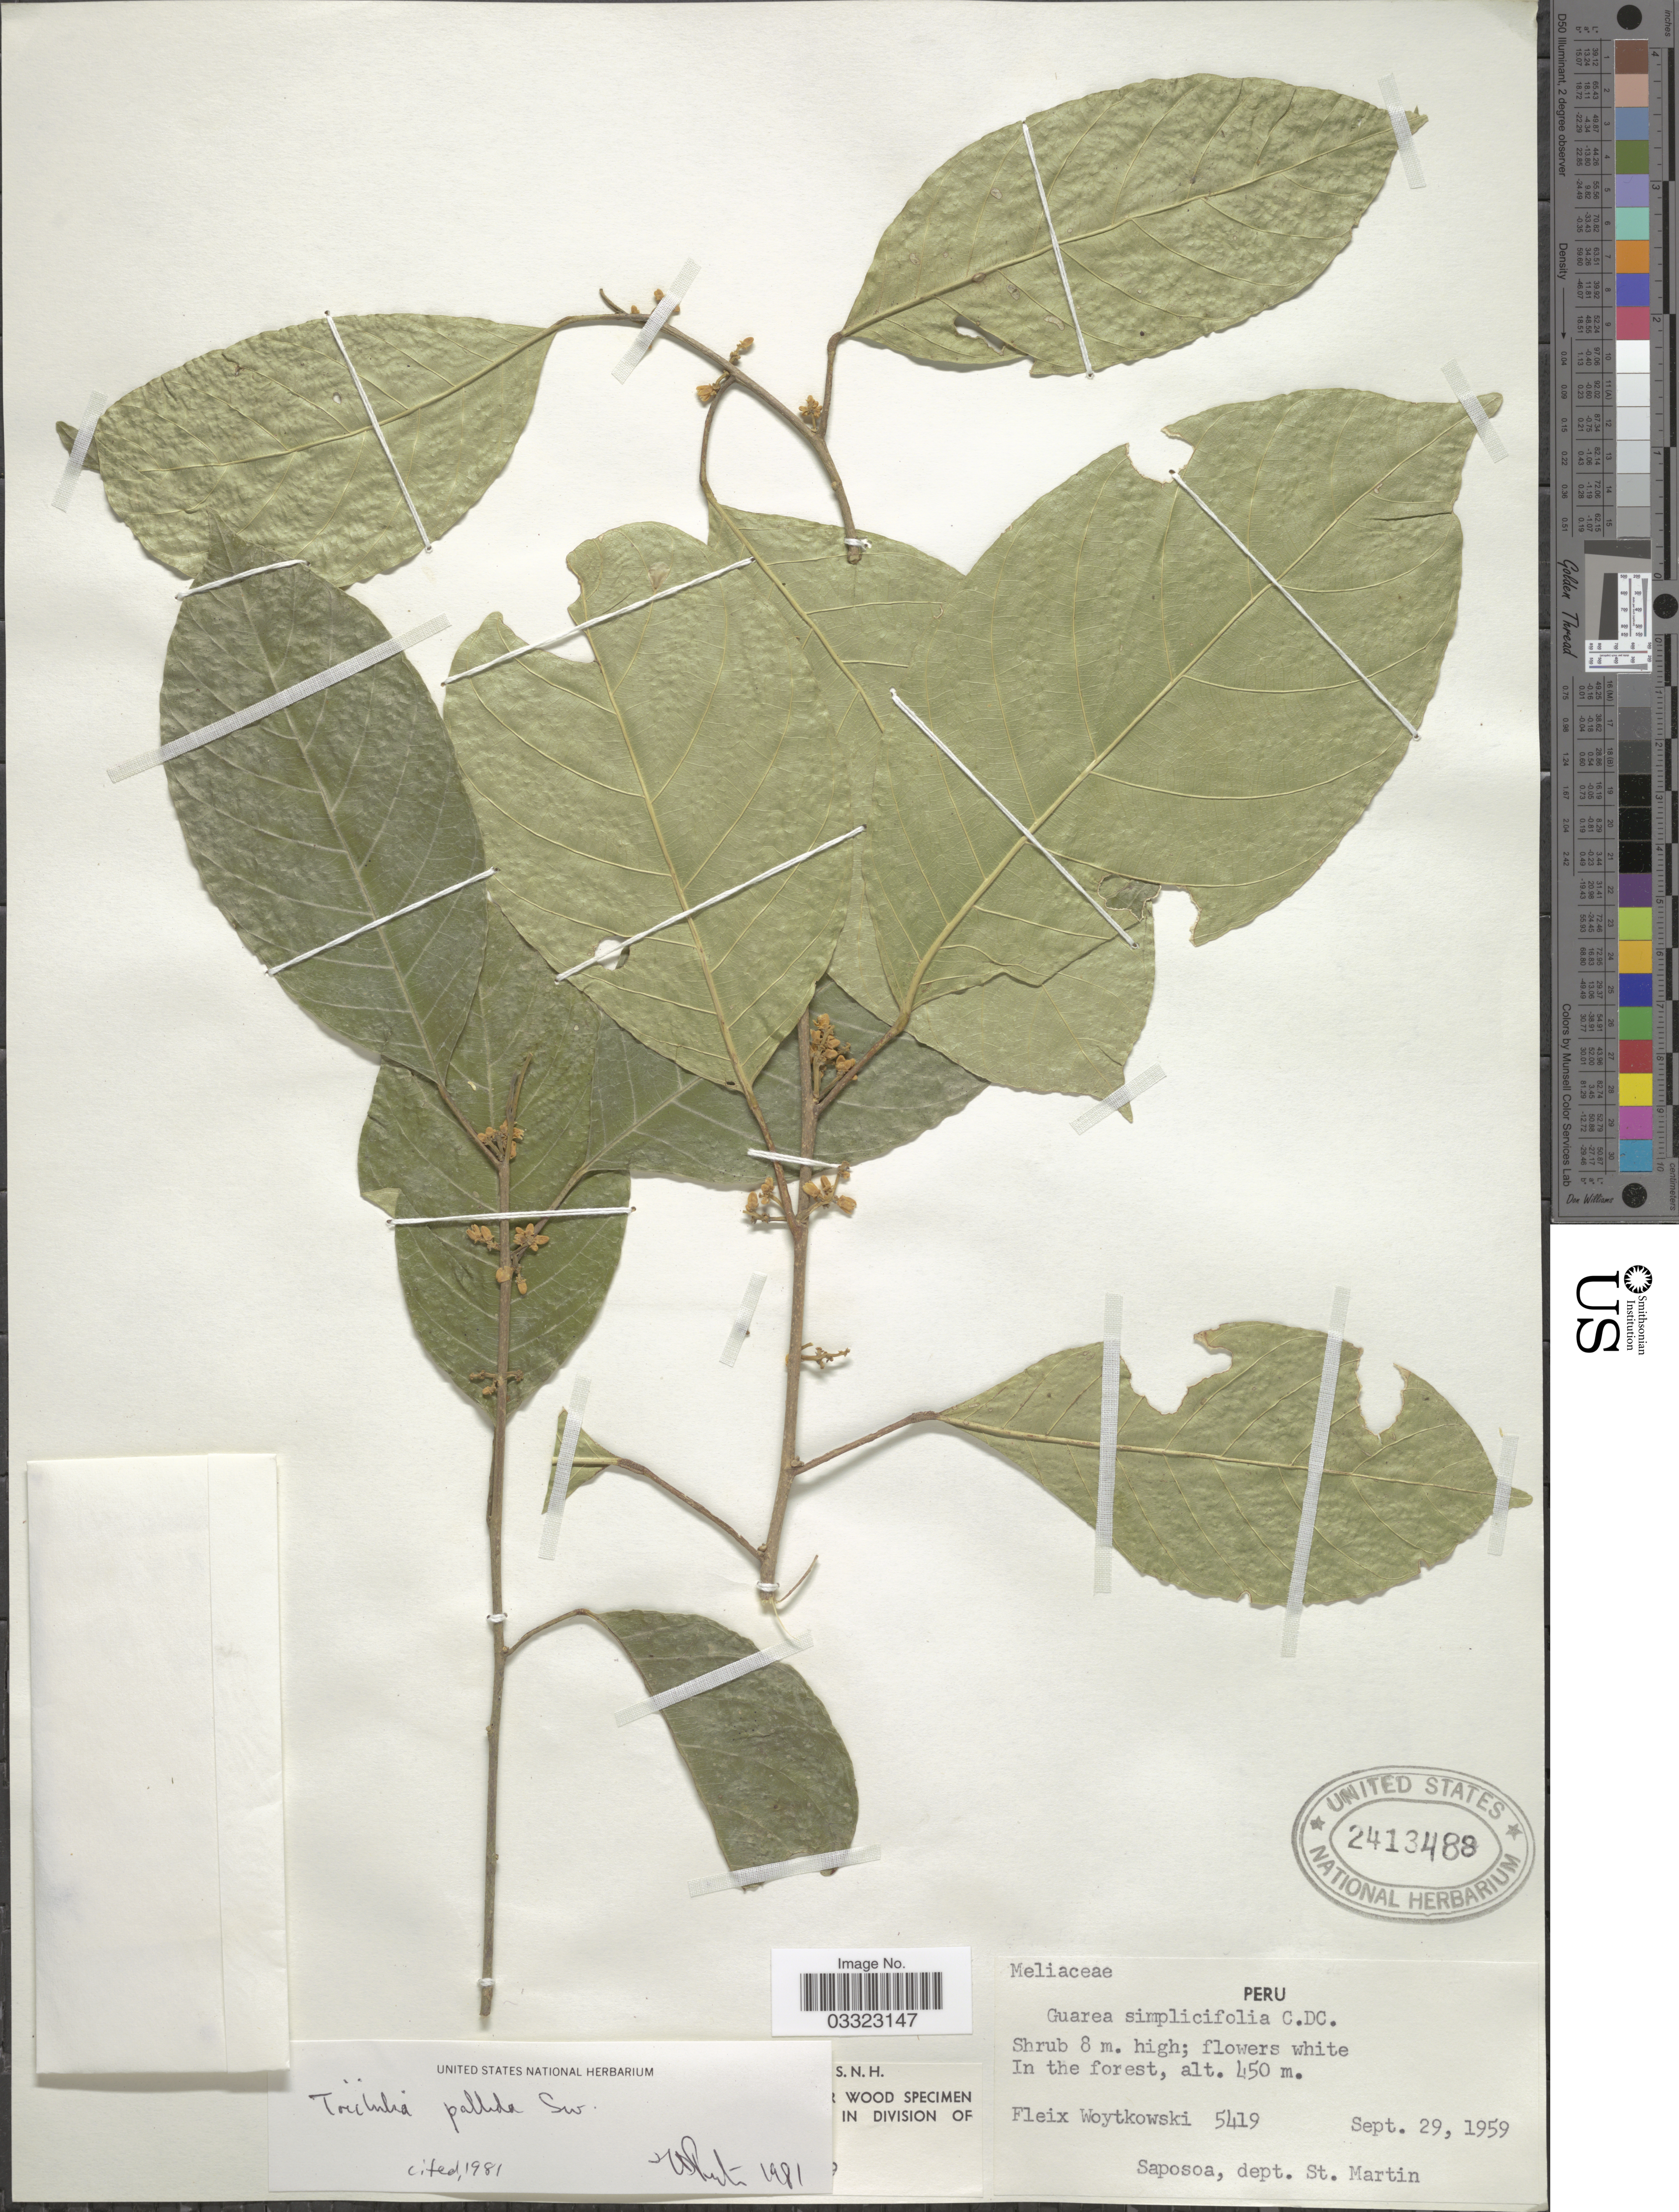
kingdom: Plantae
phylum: Tracheophyta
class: Magnoliopsida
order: Sapindales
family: Meliaceae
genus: Trichilia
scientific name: Trichilia pallida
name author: Sw.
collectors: F. Woytkowski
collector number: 5419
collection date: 1959-09-29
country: Peru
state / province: San Martín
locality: Saposoa, dept. St. Martin.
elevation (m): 450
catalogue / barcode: US 2413488